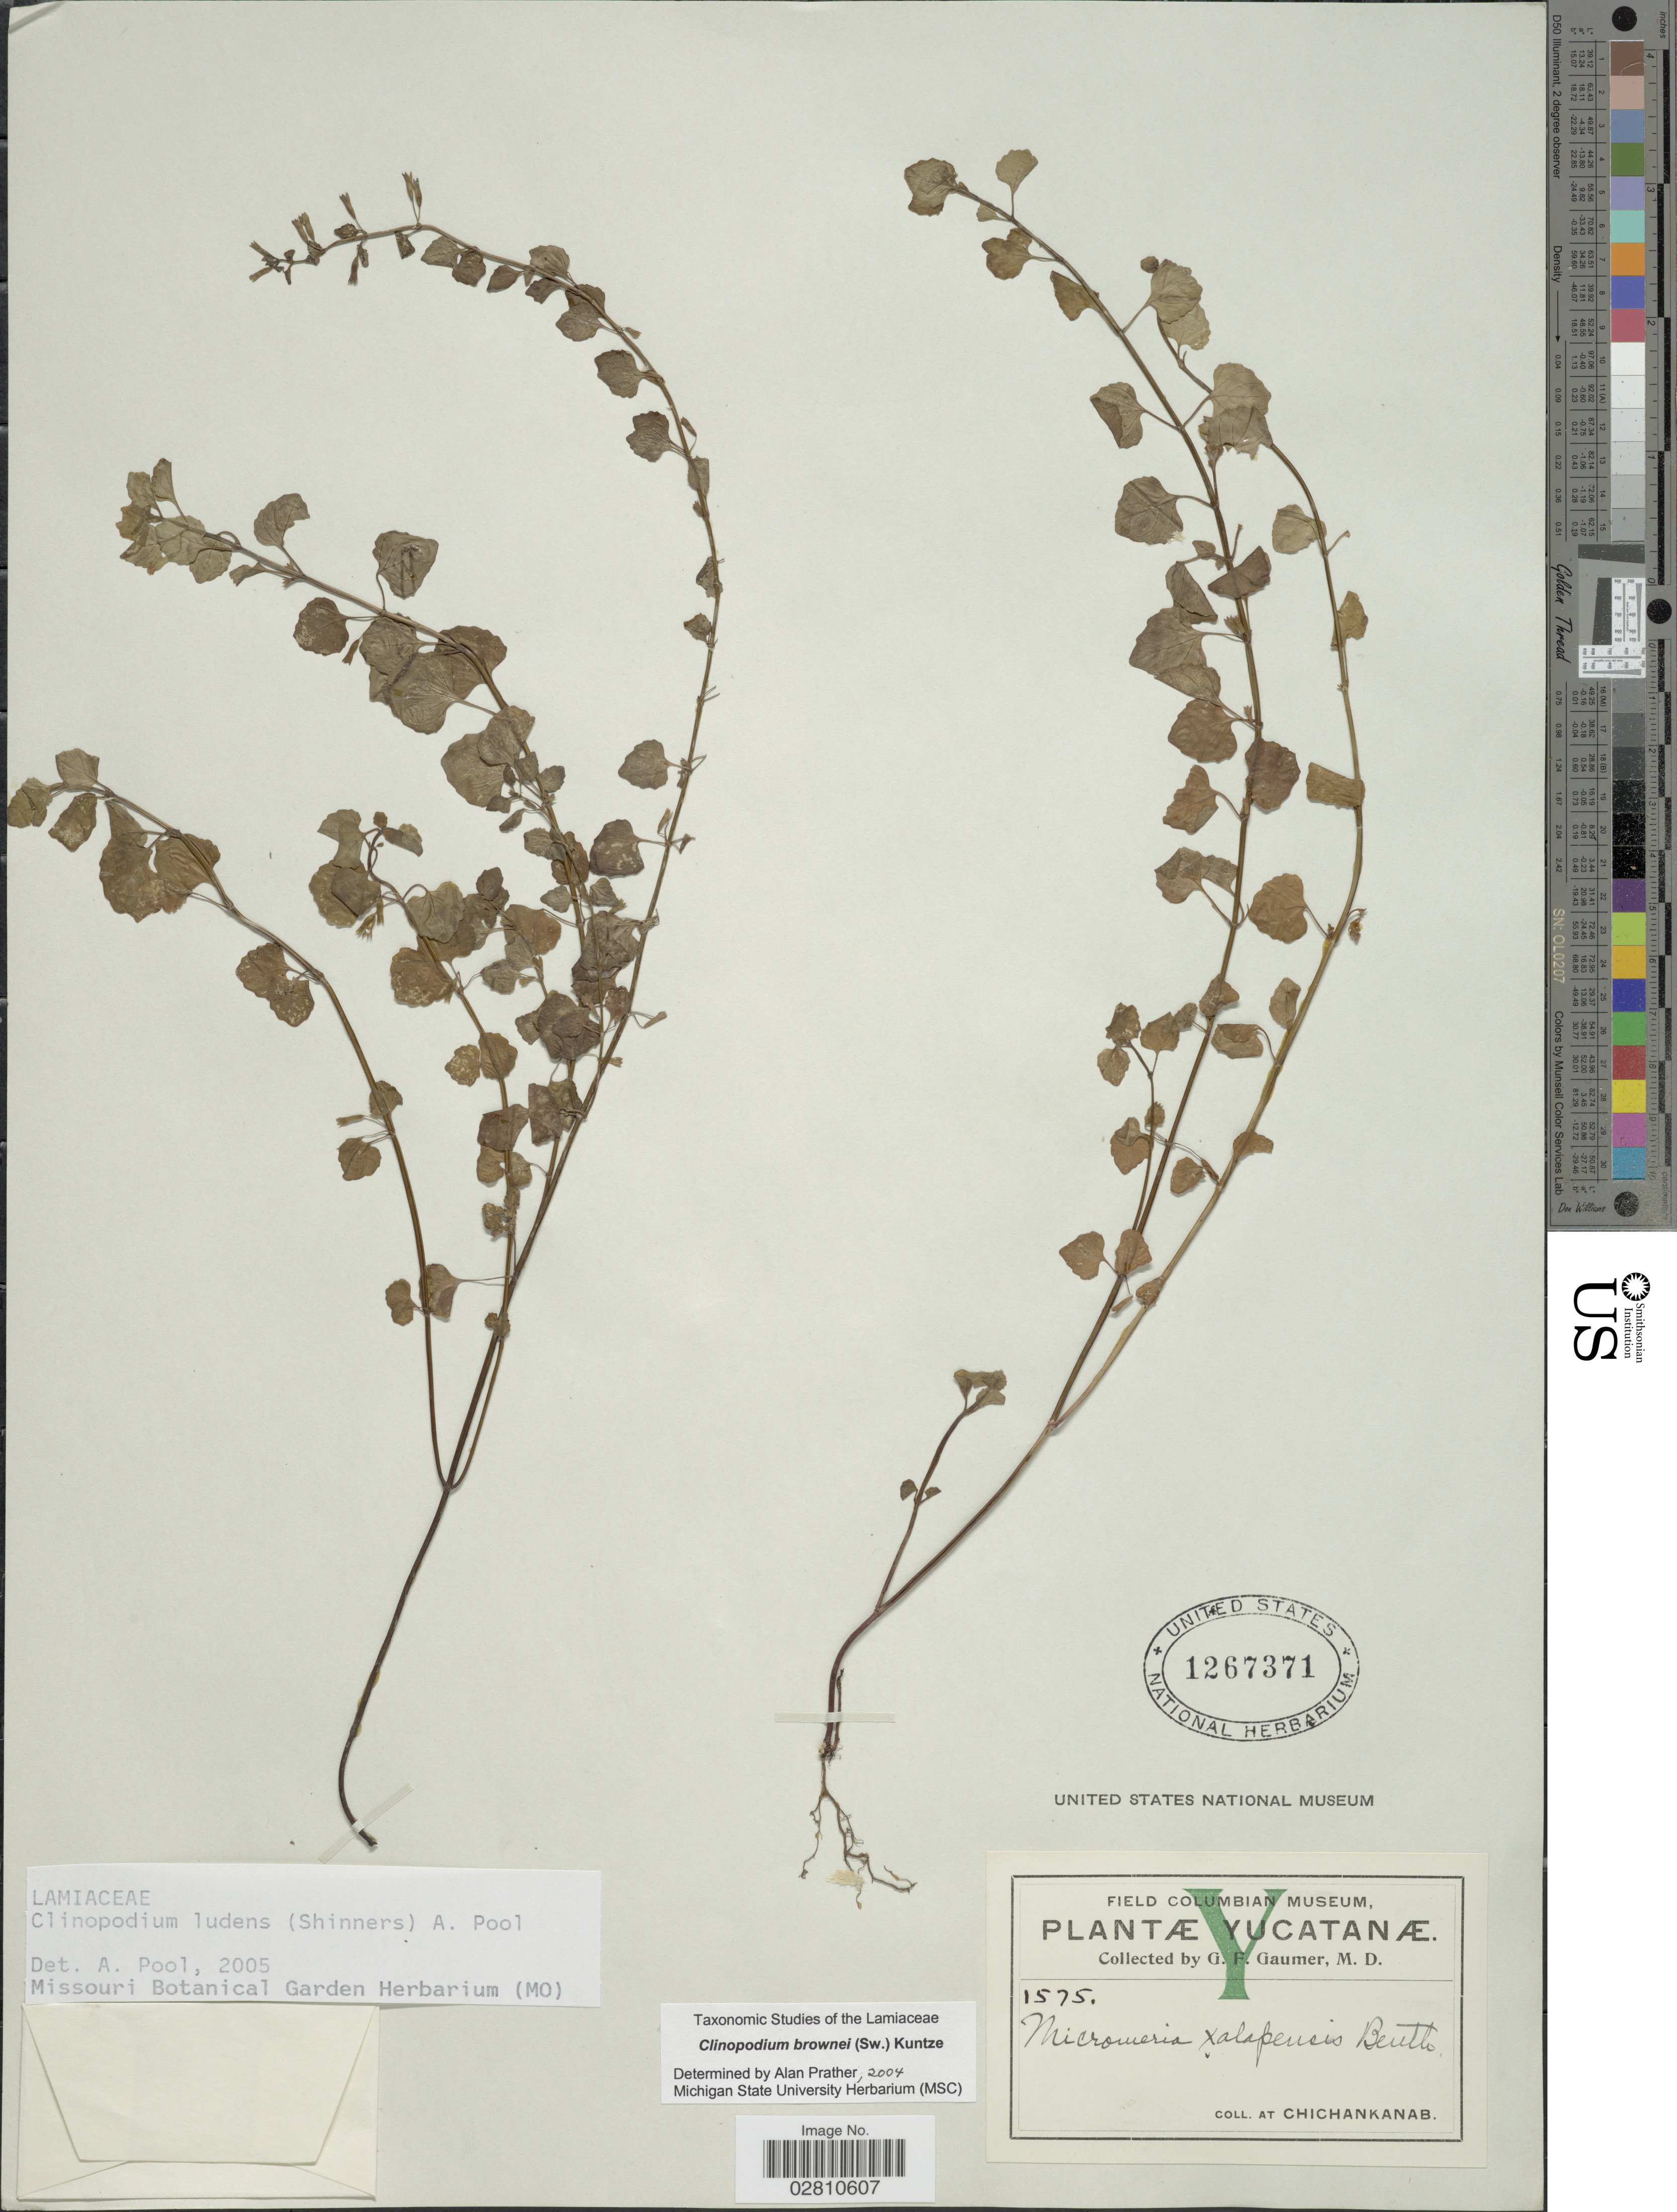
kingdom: Plantae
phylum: Tracheophyta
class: Magnoliopsida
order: Lamiales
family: Lamiaceae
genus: Clinopodium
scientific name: Clinopodium ludens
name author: (Shinners) A. Pool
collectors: G. F. Gaumer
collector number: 1575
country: Mexico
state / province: Yucatán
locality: Chichankanab.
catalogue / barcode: US 1267371